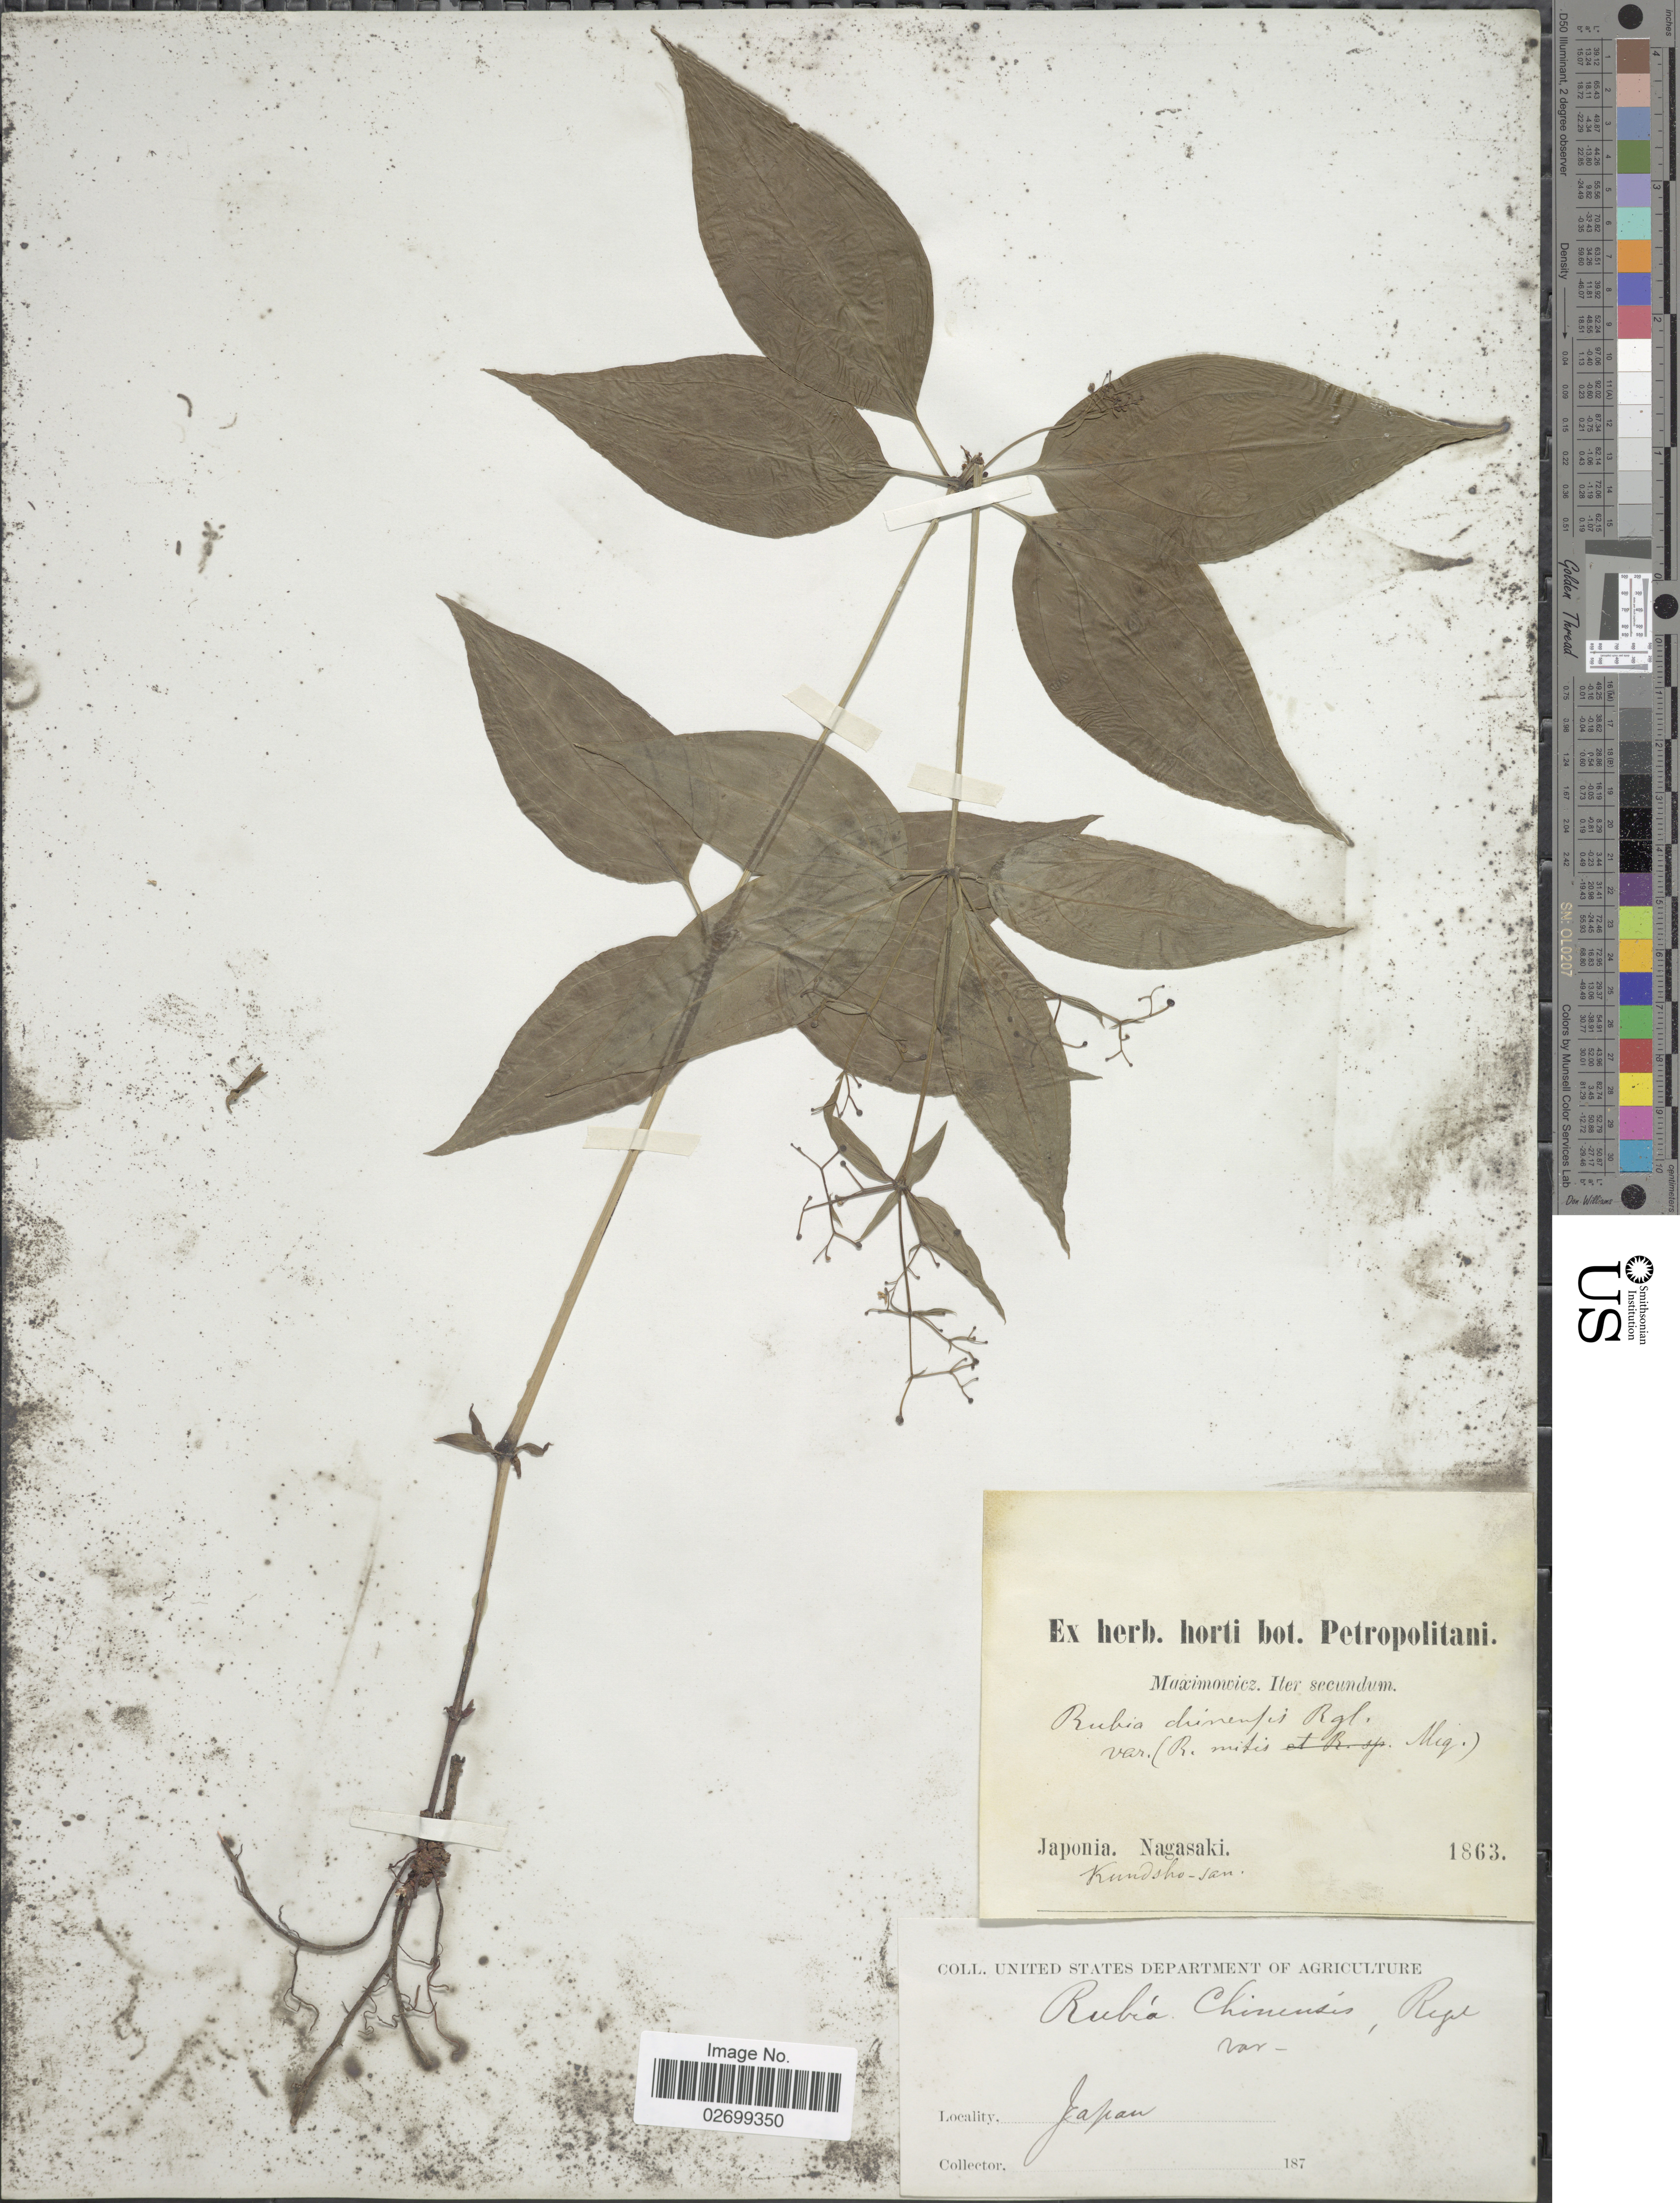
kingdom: Plantae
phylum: Tracheophyta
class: Magnoliopsida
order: Gentianales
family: Rubiaceae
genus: Rubia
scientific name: Rubia chinensis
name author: Regel & Maack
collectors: -. Maximowicz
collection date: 1863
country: Japan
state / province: Nagasaki